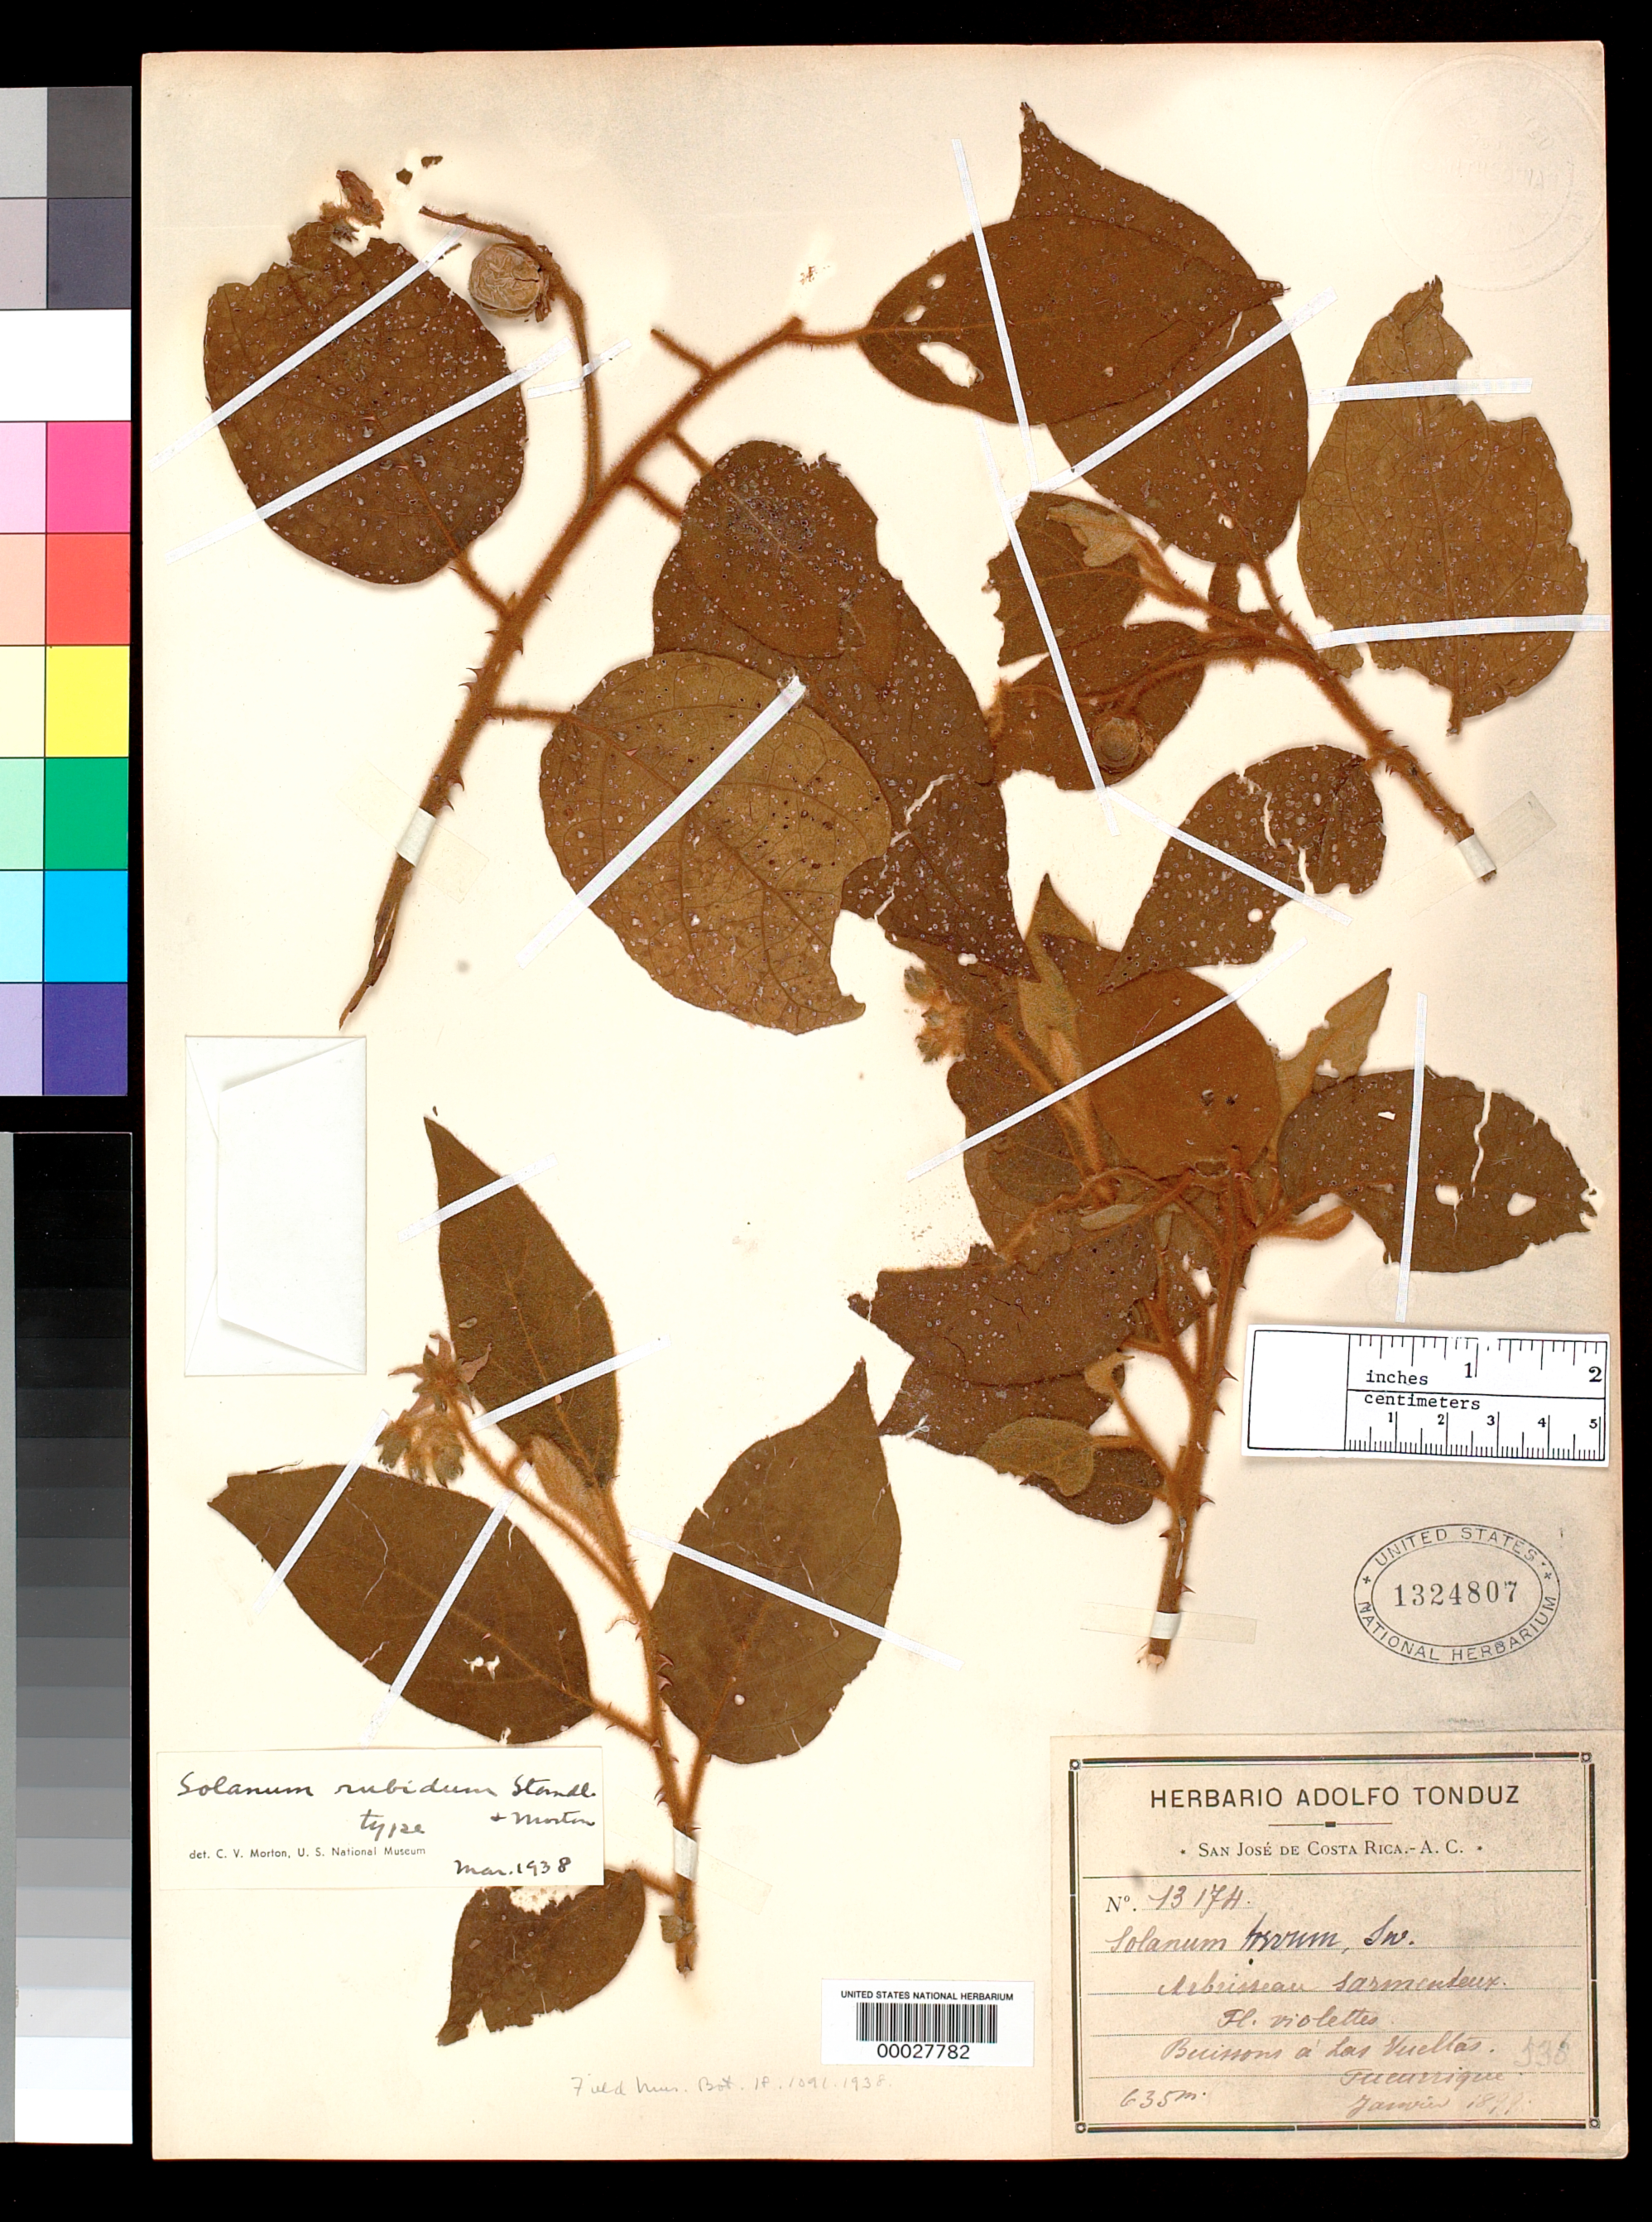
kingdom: Plantae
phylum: Tracheophyta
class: Magnoliopsida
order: Solanales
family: Solanaceae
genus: Solanum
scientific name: Solanum rubidum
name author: Standl. & C.V. Morton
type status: Holotype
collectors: A. Tonduz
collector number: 13174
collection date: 1900-04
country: Costa Rica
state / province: Guanacaste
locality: forets de Nicoya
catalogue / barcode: US 1324807